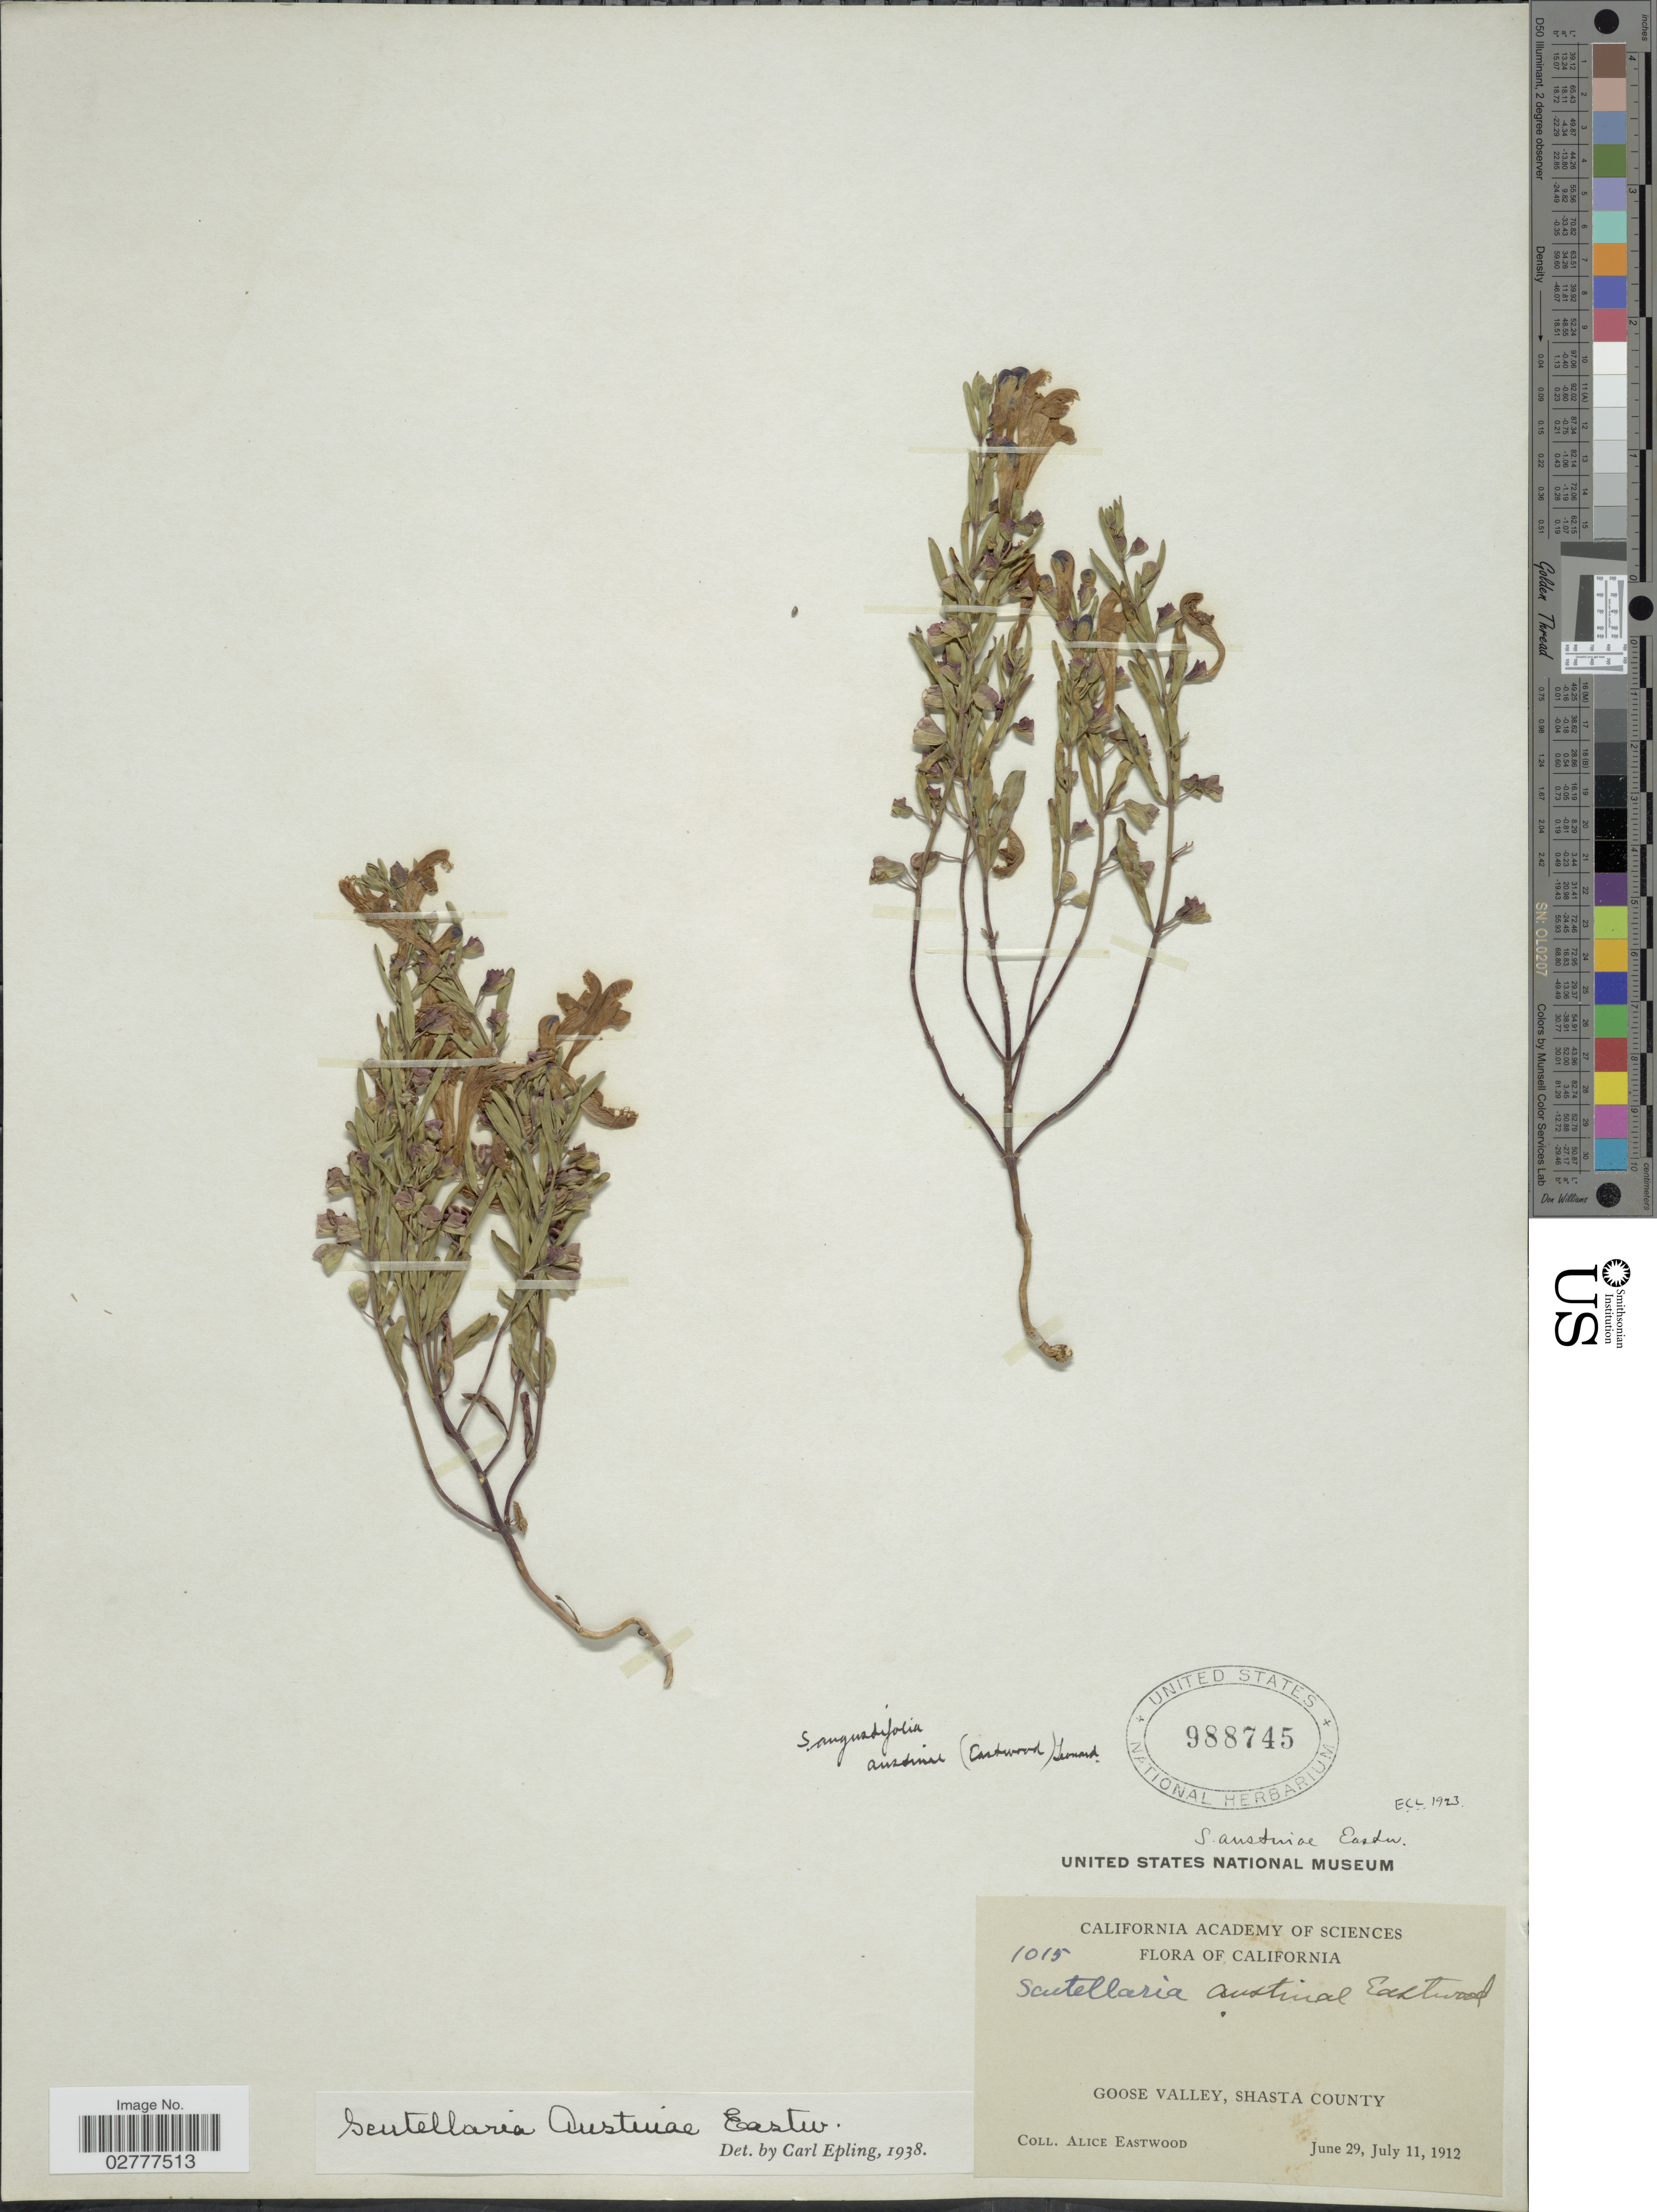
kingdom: Plantae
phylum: Tracheophyta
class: Magnoliopsida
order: Lamiales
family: Lamiaceae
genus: Scutellaria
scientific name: Scutellaria austinae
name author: Eastw.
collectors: A. Eastwood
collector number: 1015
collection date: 1912-06-29/1912-07-11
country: United States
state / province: California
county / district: Shasta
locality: Goose Valley, Shasta County.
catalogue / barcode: US 988745